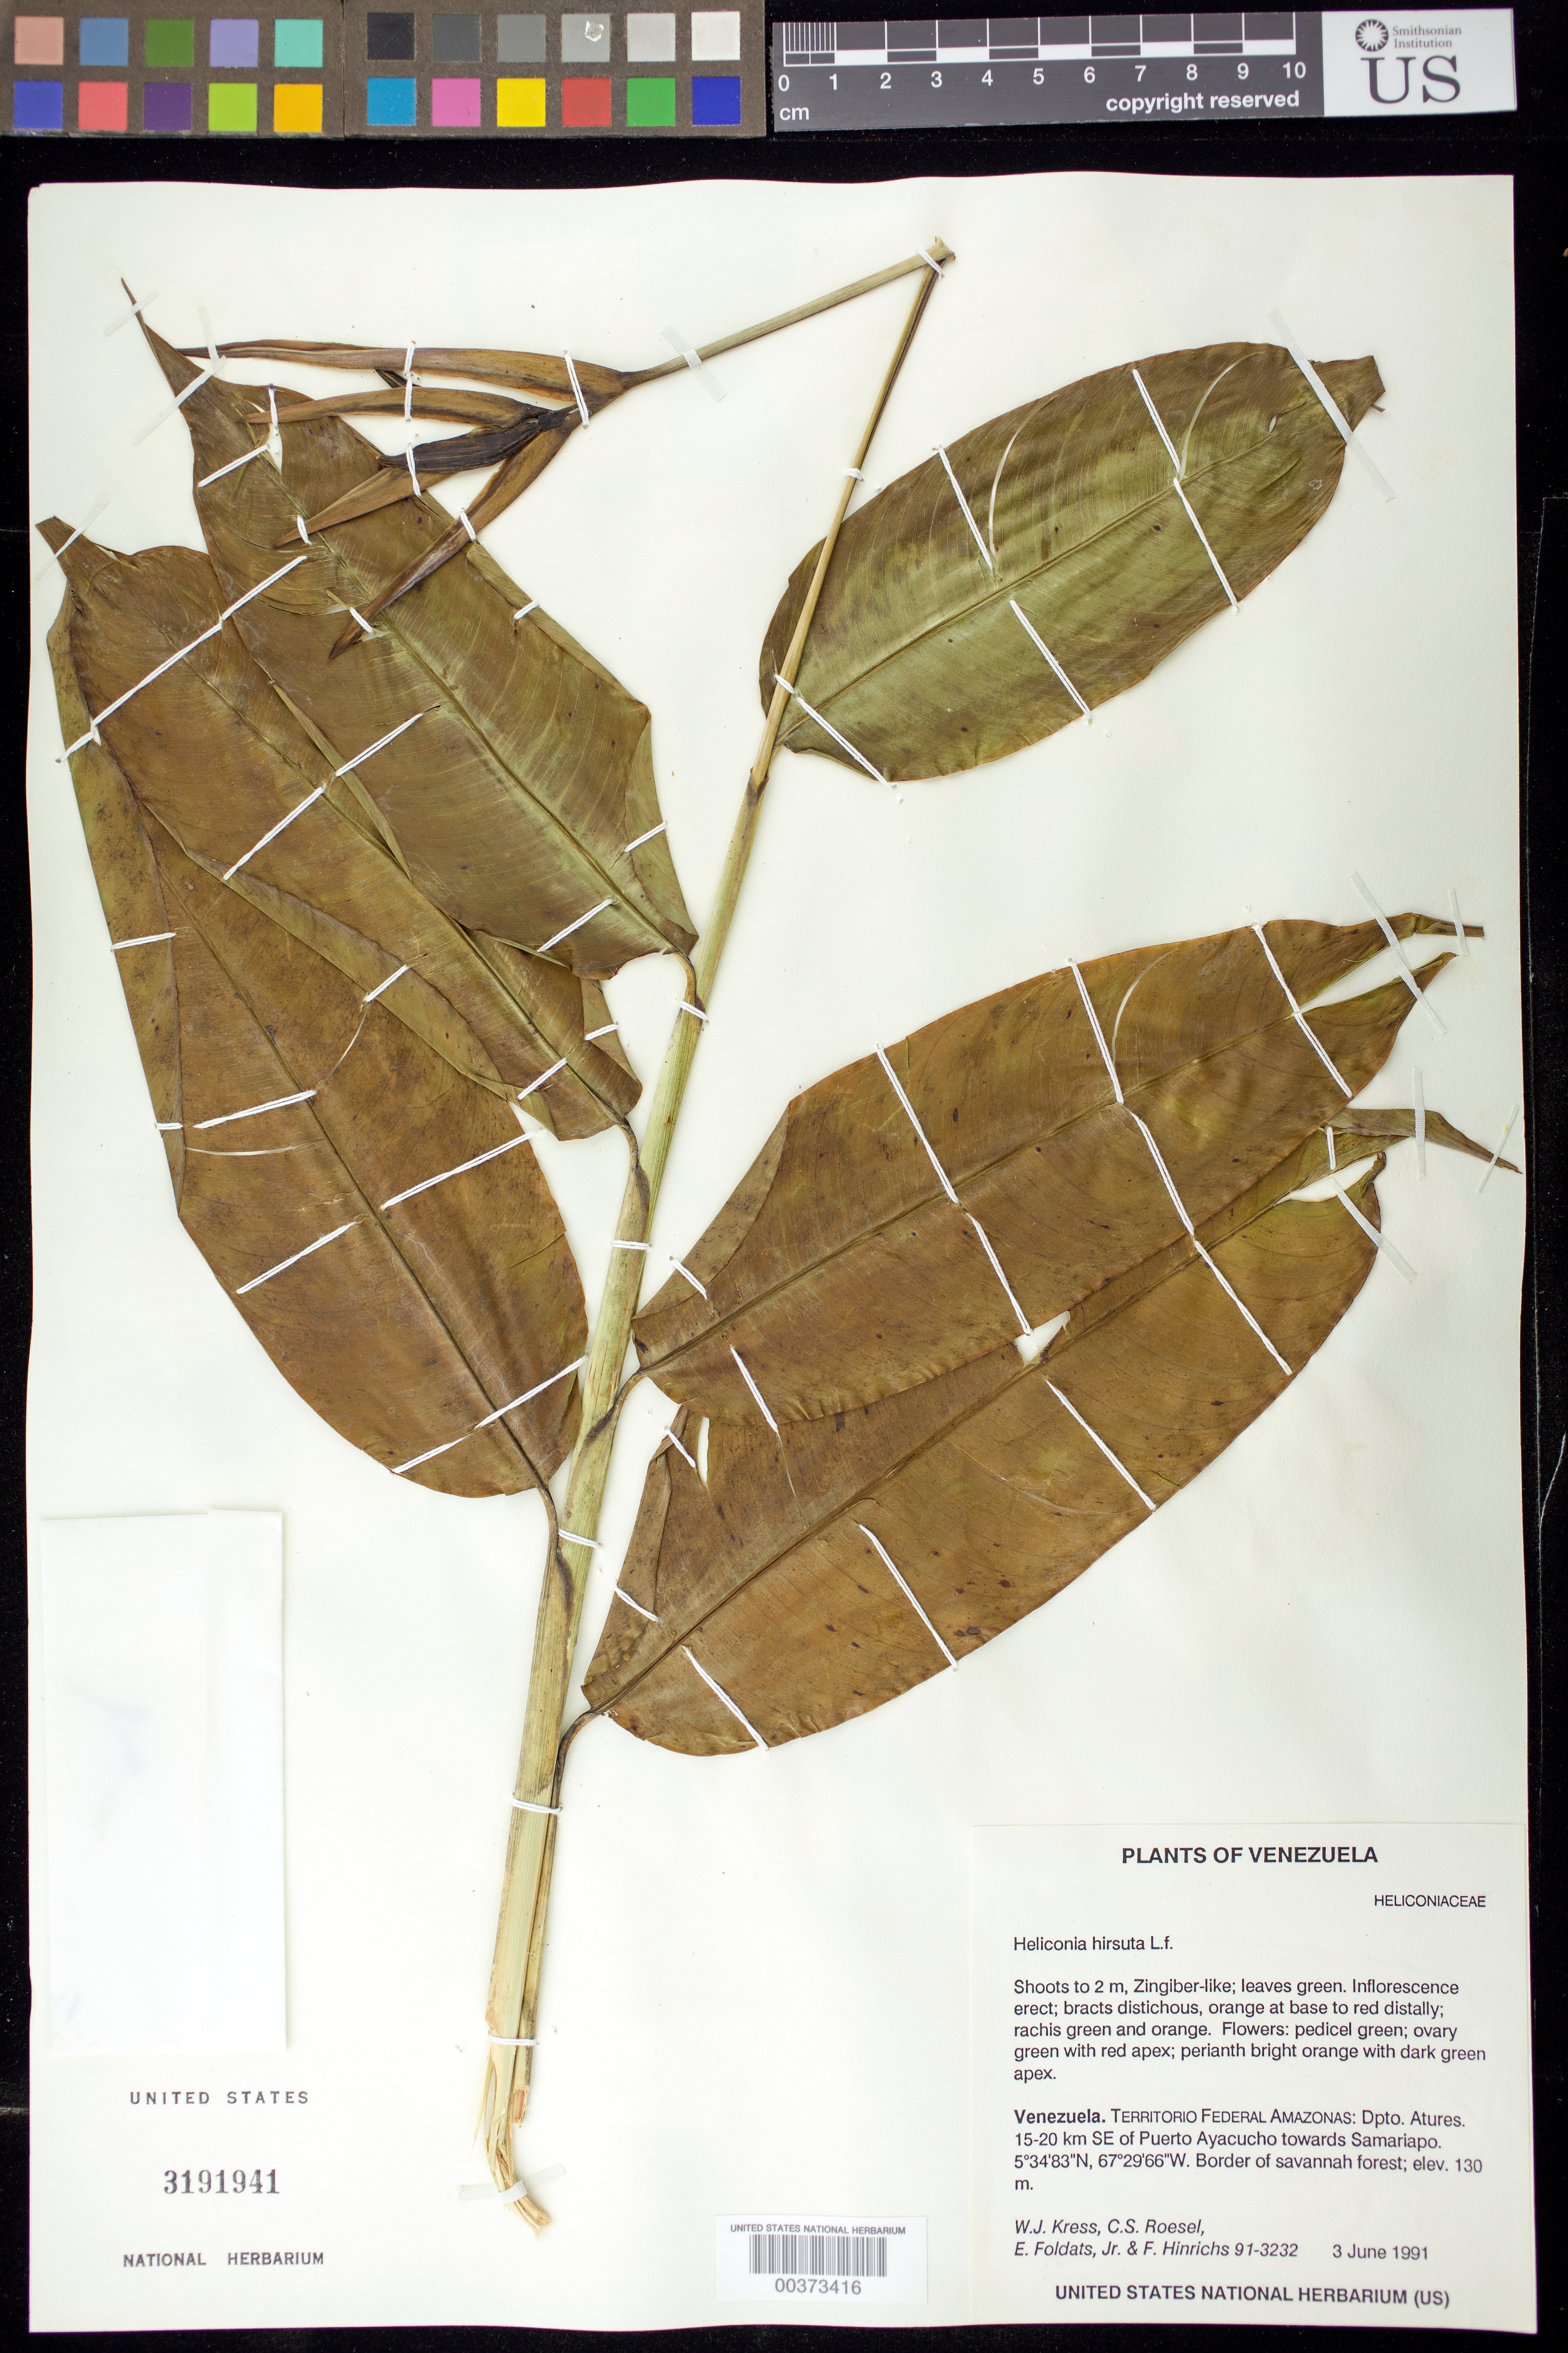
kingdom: Plantae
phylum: Tracheophyta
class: Liliopsida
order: Zingiberales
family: Heliconiaceae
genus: Heliconia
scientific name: Heliconia hirsuta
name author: L. f.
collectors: W. J. Kress, C. S. Roesel, E. Foldats & F. Hinrichs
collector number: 91-3232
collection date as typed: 03 Jun 1991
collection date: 1991-06-03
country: Venezuela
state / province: Amazonas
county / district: Atures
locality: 15-20 km se of puerto ayacucho towards samarlapo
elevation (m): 130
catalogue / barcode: US 3191941